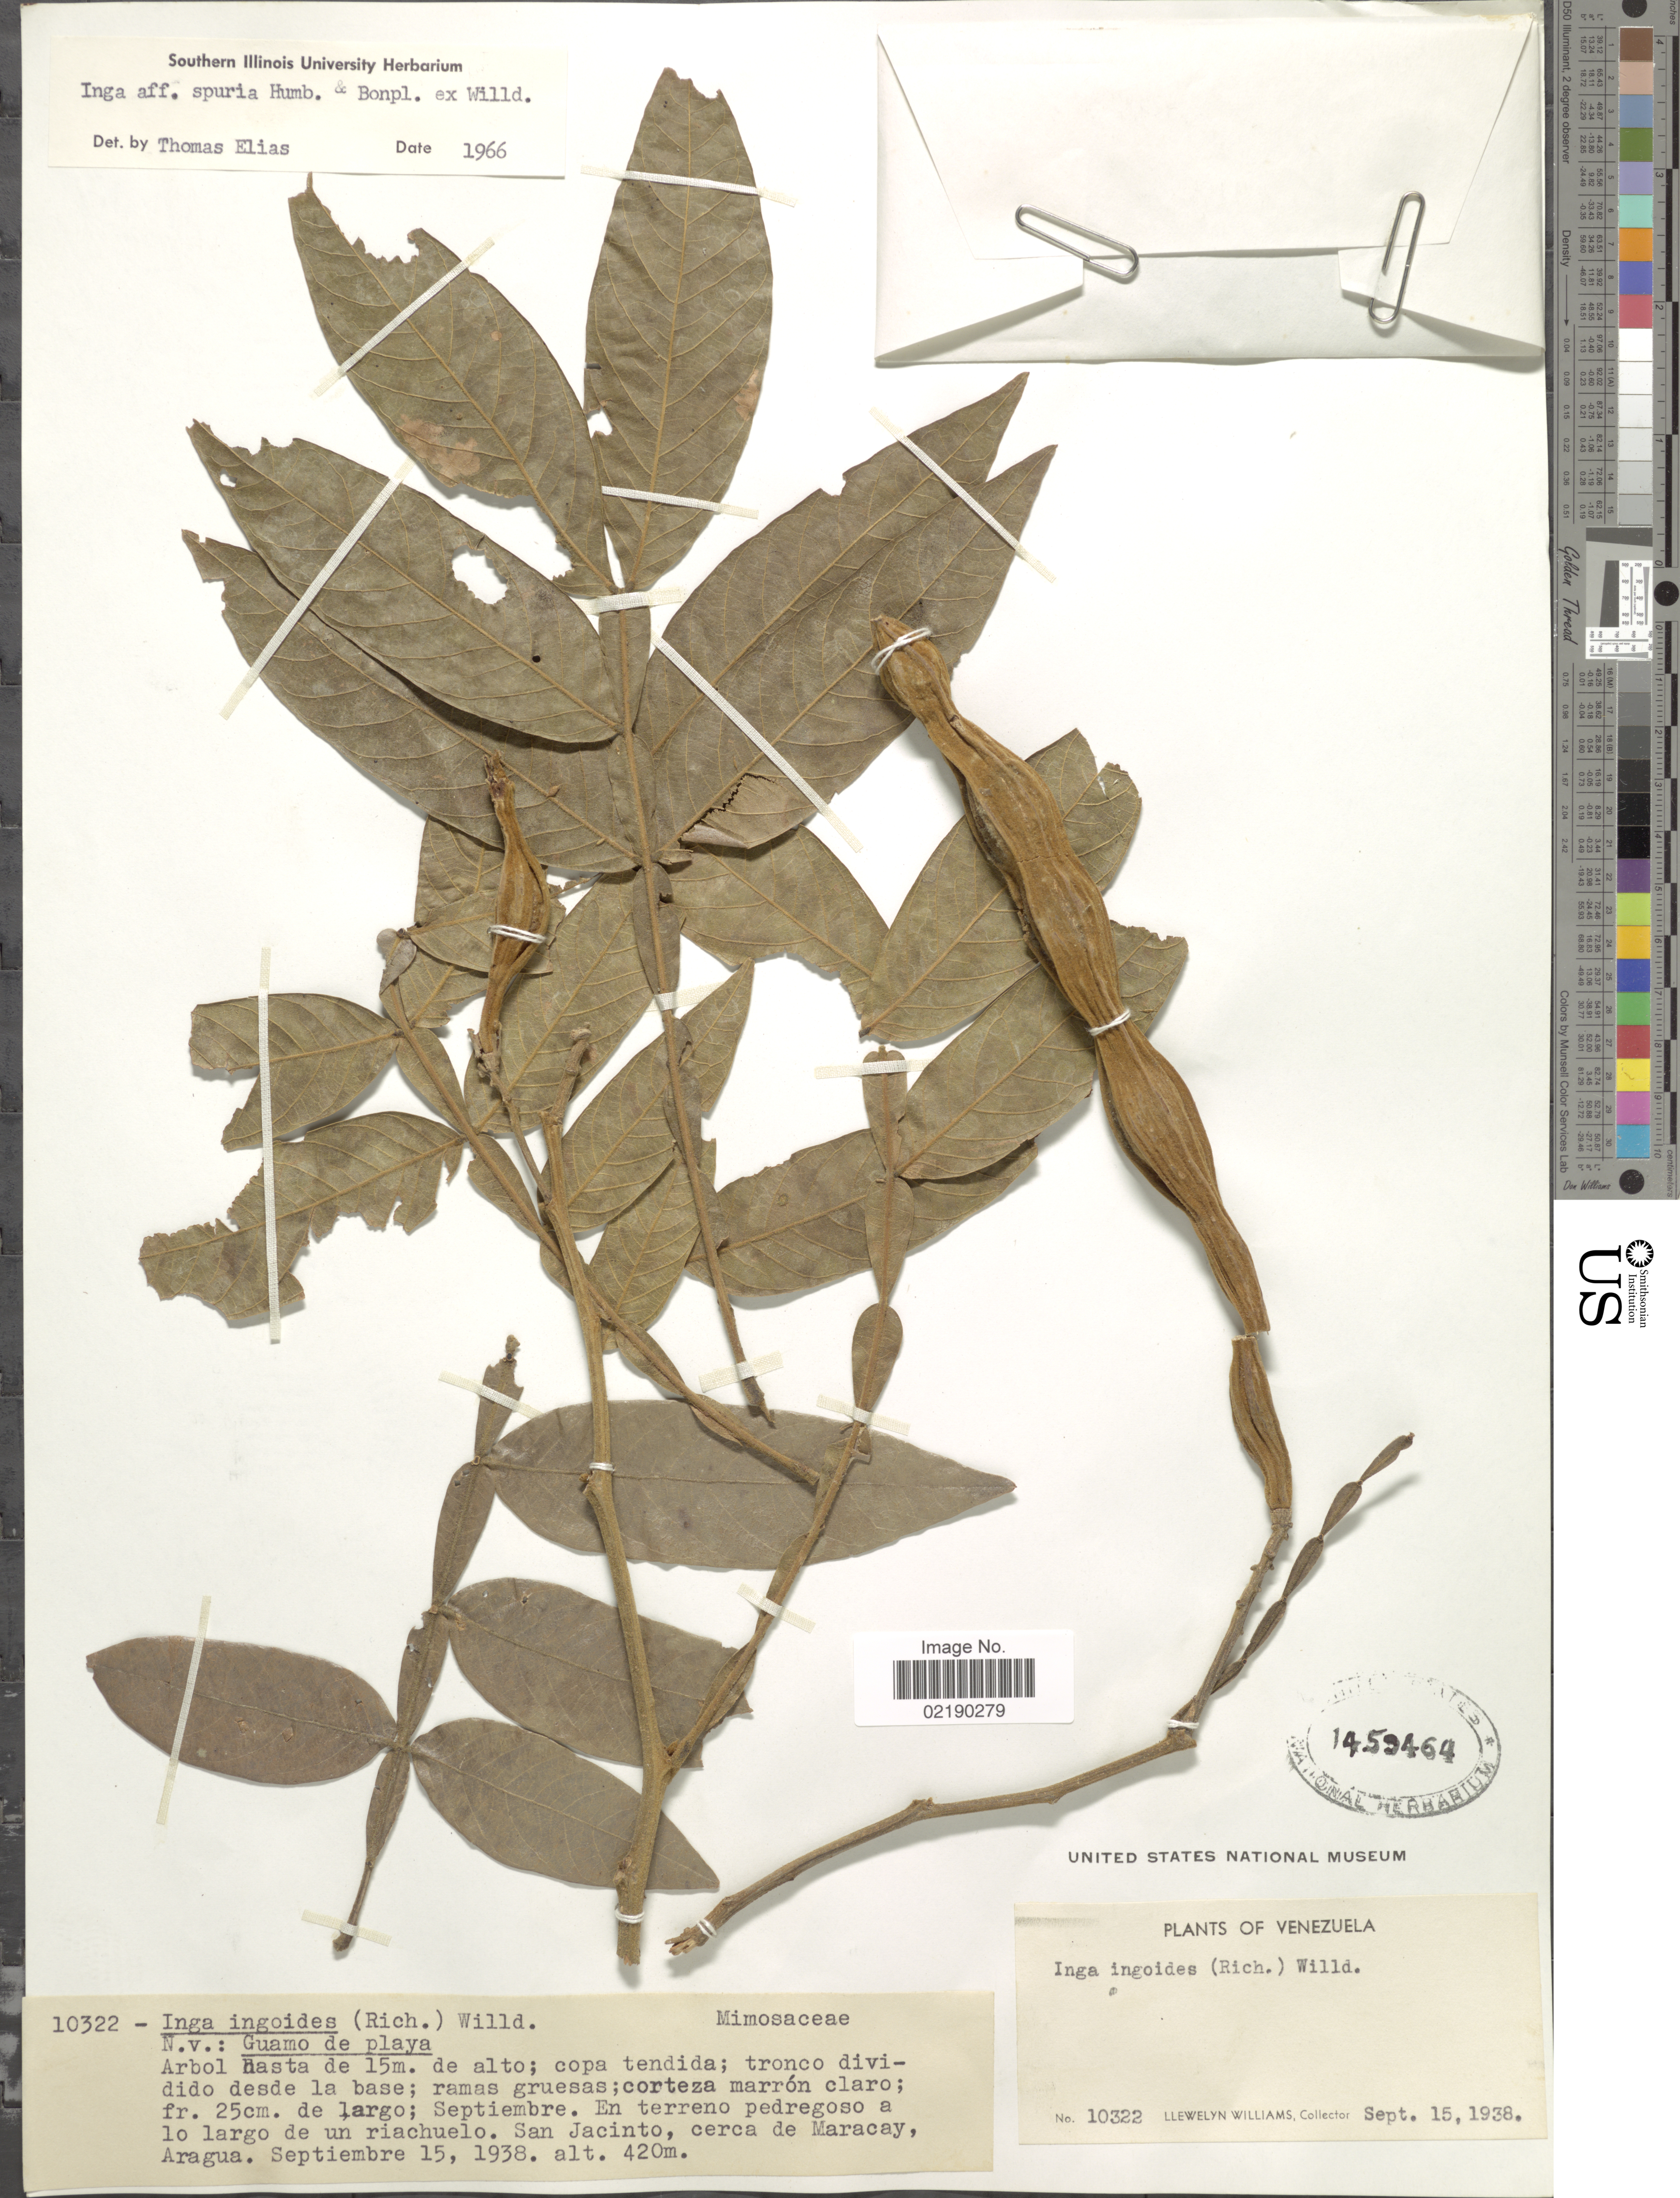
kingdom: Plantae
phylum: Tracheophyta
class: Magnoliopsida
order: Fabales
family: Fabaceae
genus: Inga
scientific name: Inga vera subsp. vera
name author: Willd.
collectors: Ll. Williams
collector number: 10322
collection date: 1938-09-15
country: Venezuela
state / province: Aragua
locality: En terreno pedregos a lo largo de un riachuelo. San Jacinto, cerca de Maracay.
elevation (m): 420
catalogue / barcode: US 1459464